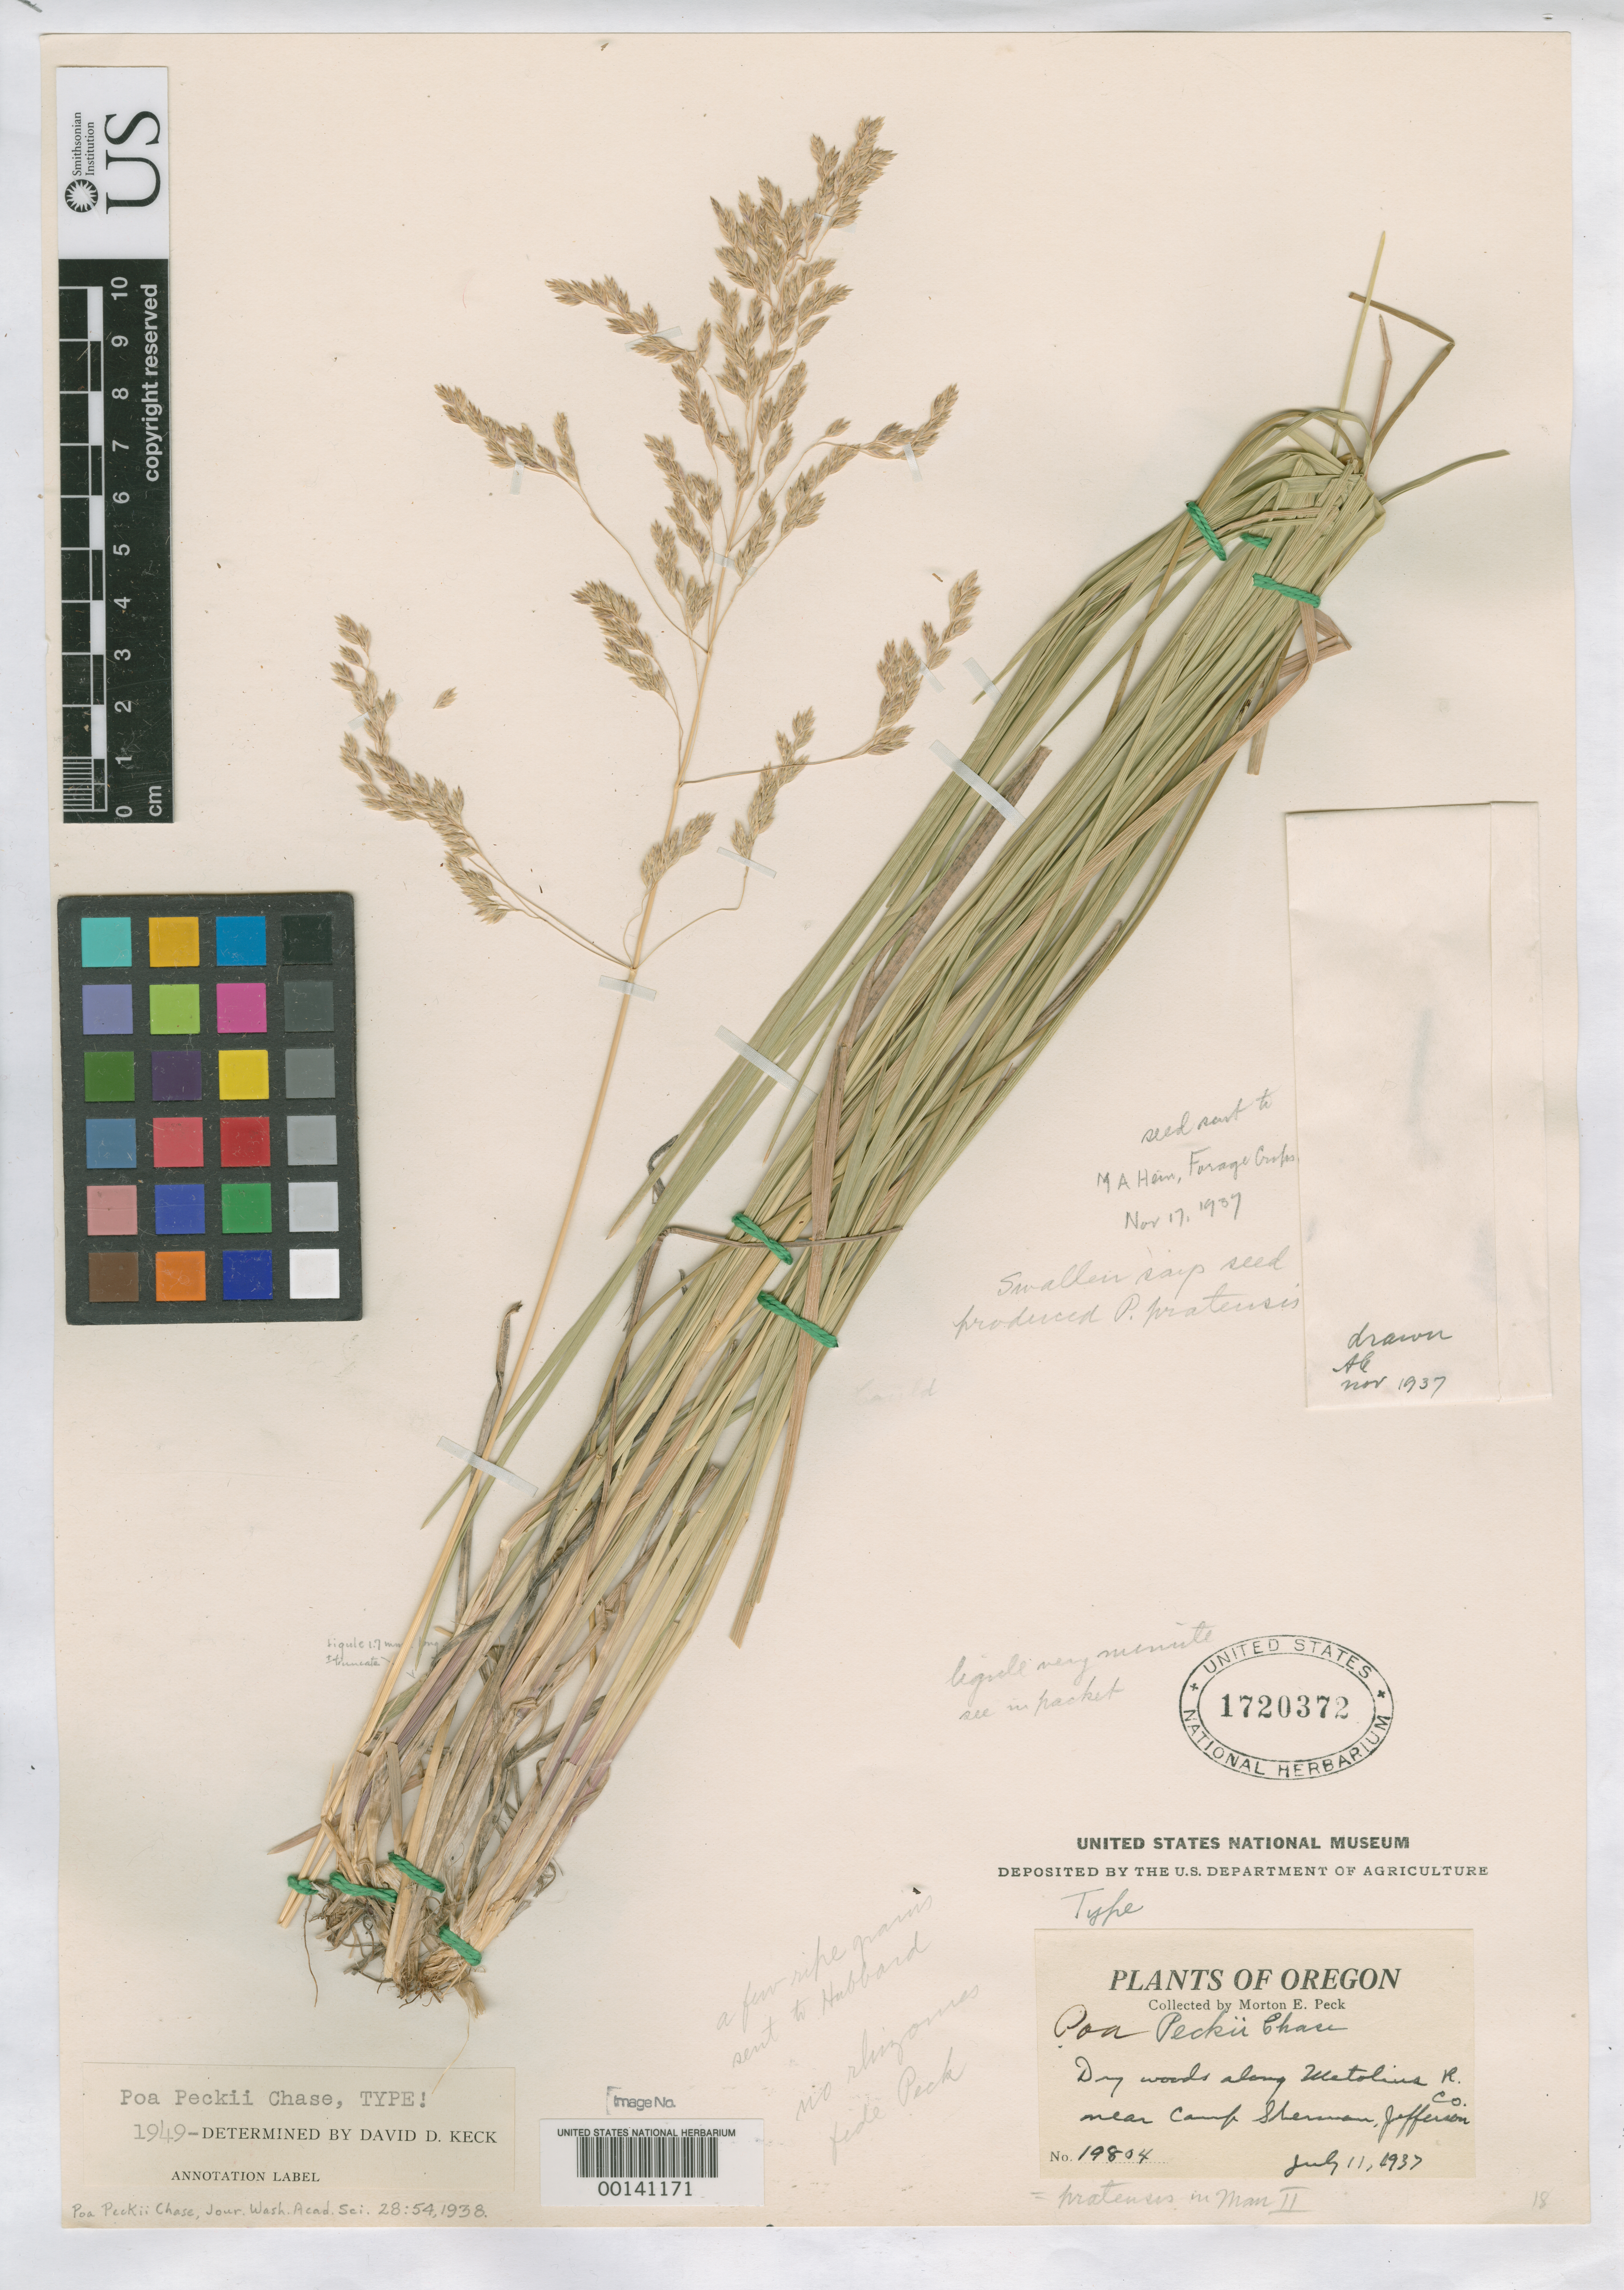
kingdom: Plantae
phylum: Tracheophyta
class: Liliopsida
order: Poales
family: Poaceae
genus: Poa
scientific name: Poa peckii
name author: Chase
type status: Holotype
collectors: M. E. Peck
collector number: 19804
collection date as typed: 11 Jul 1937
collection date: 1937-07-11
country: United States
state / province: Oregon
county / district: Jefferson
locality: Along Metolius River near Camp Sherman.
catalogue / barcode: US 1720372